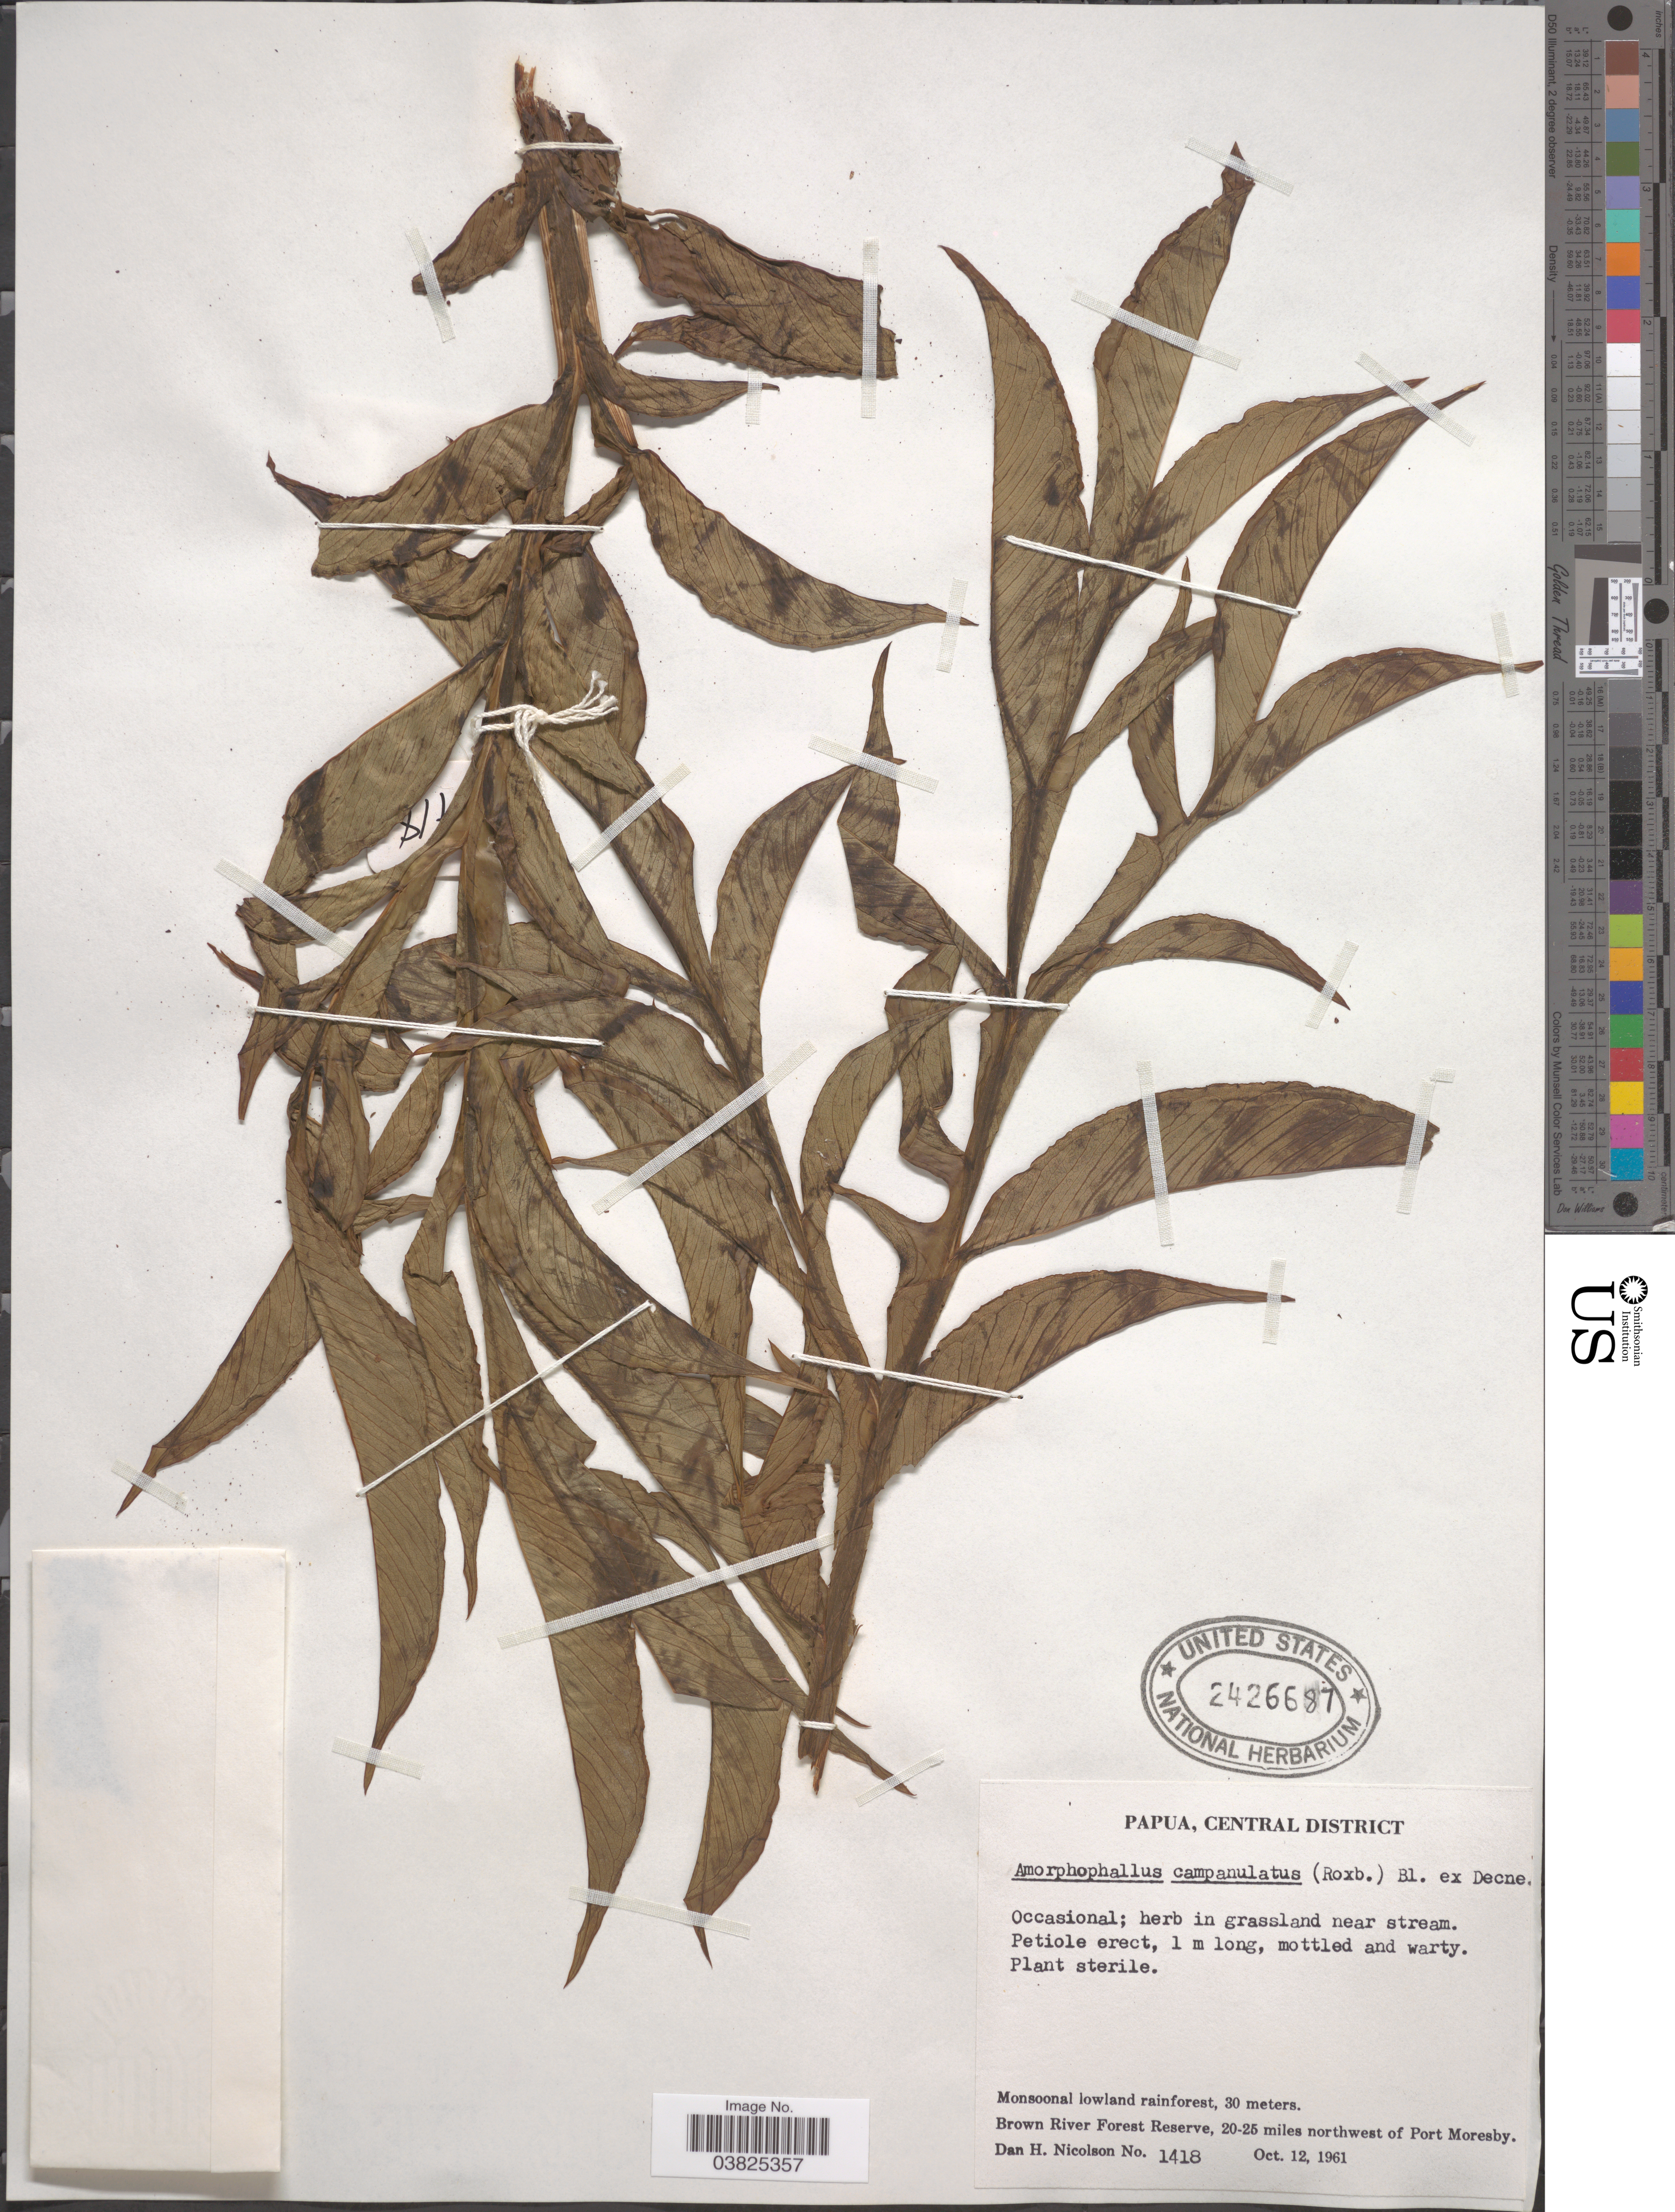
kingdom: Plantae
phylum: Tracheophyta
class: Liliopsida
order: Alismatales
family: Araceae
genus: Amorphophallus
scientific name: Amorphophallus campanulatus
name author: Blume ex Decne.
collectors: D. H. Nicolson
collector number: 1418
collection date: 1961-10-12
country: Papua New Guinea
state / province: Central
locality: Papua, Central District. Brown River Forest Reserve, 20-25 miles northwest of Port Moresby.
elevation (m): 30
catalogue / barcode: US 2426687